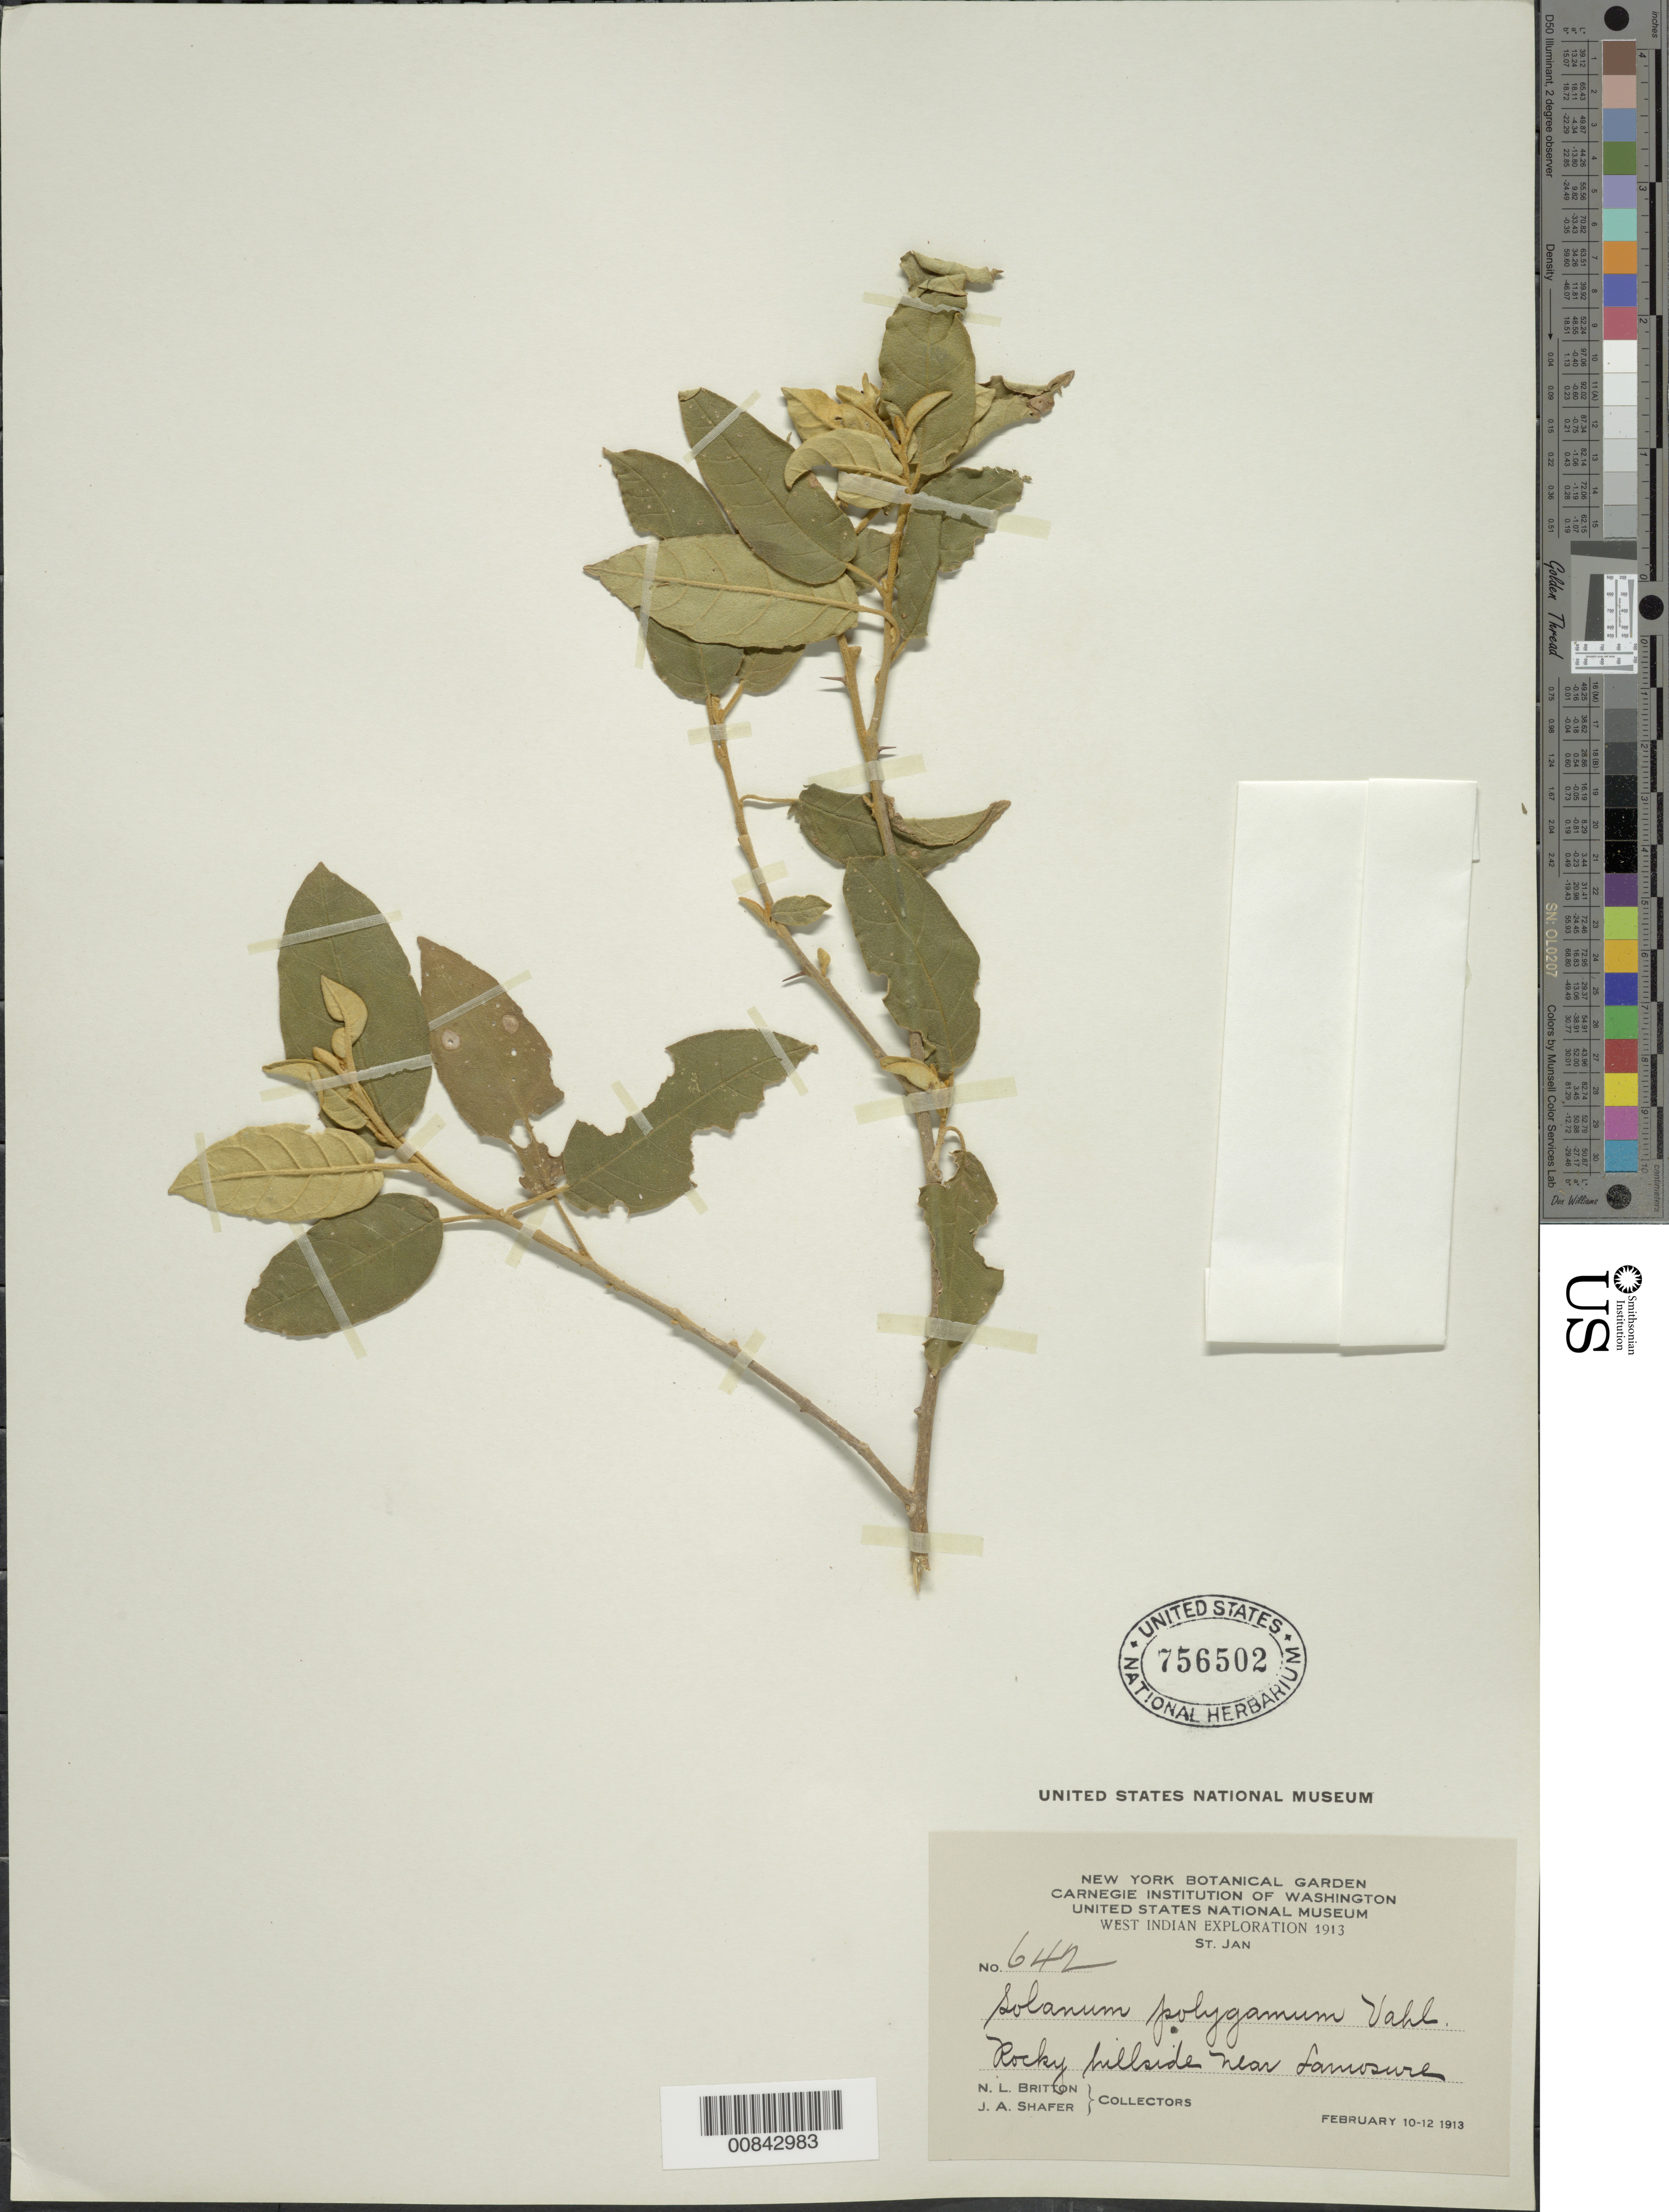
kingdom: Plantae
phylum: Tracheophyta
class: Magnoliopsida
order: Solanales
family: Solanaceae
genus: Solanum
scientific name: Solanum polygamum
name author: Vahl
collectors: N. Britton & J. A. Shafer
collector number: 642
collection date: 1913-02-10/1913-02-12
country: U.S. Virgin Islands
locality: West Indian, St. Jan, Rocky hillside near Lamosure.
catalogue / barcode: US 756502